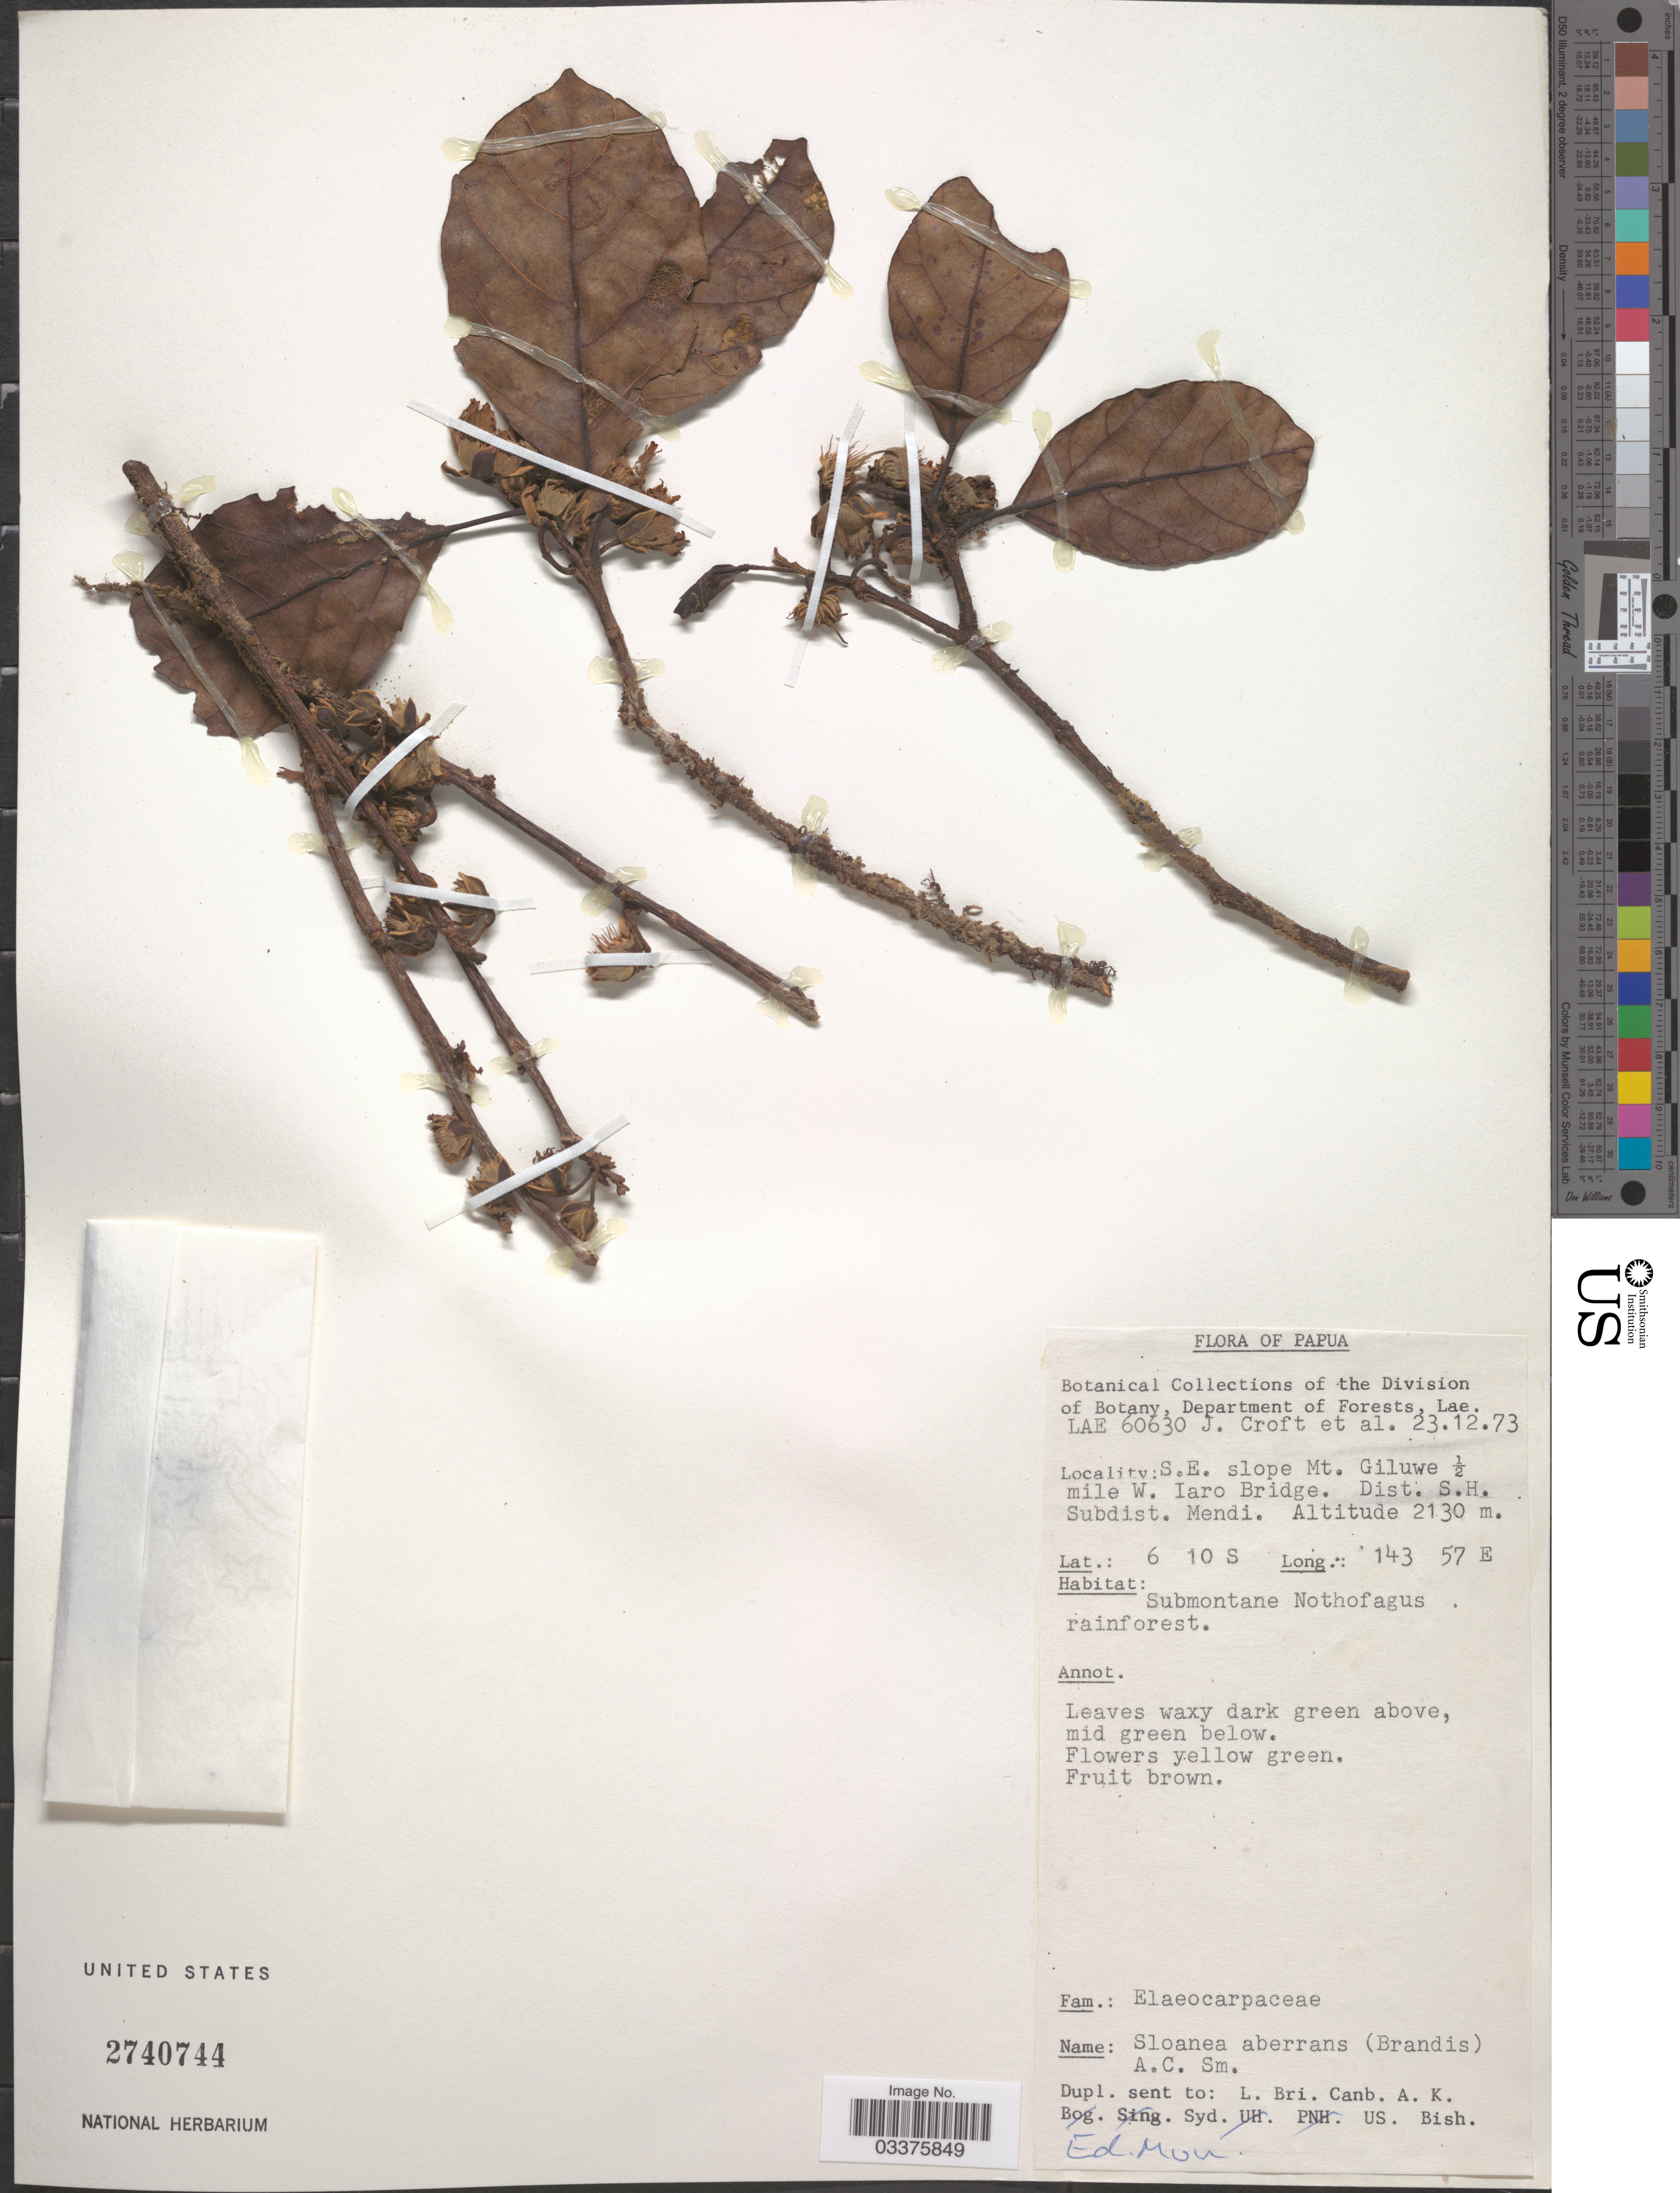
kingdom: Plantae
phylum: Tracheophyta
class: Magnoliopsida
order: Oxalidales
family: Elaeocarpaceae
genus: Sloanea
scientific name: Sloanea aberrans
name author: A.C. Sm.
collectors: J. Croft & et al.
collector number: LAE 60630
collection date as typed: Transcribed d/m/y: 23/12/73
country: Papua New Guinea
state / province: Southern Highlands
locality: Papua. S.E. slope Mt. Giluwe ½ mile W. Iaro Bridge. Dist. S. H. Subdist. Mendi.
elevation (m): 2130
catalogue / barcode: US 2740744